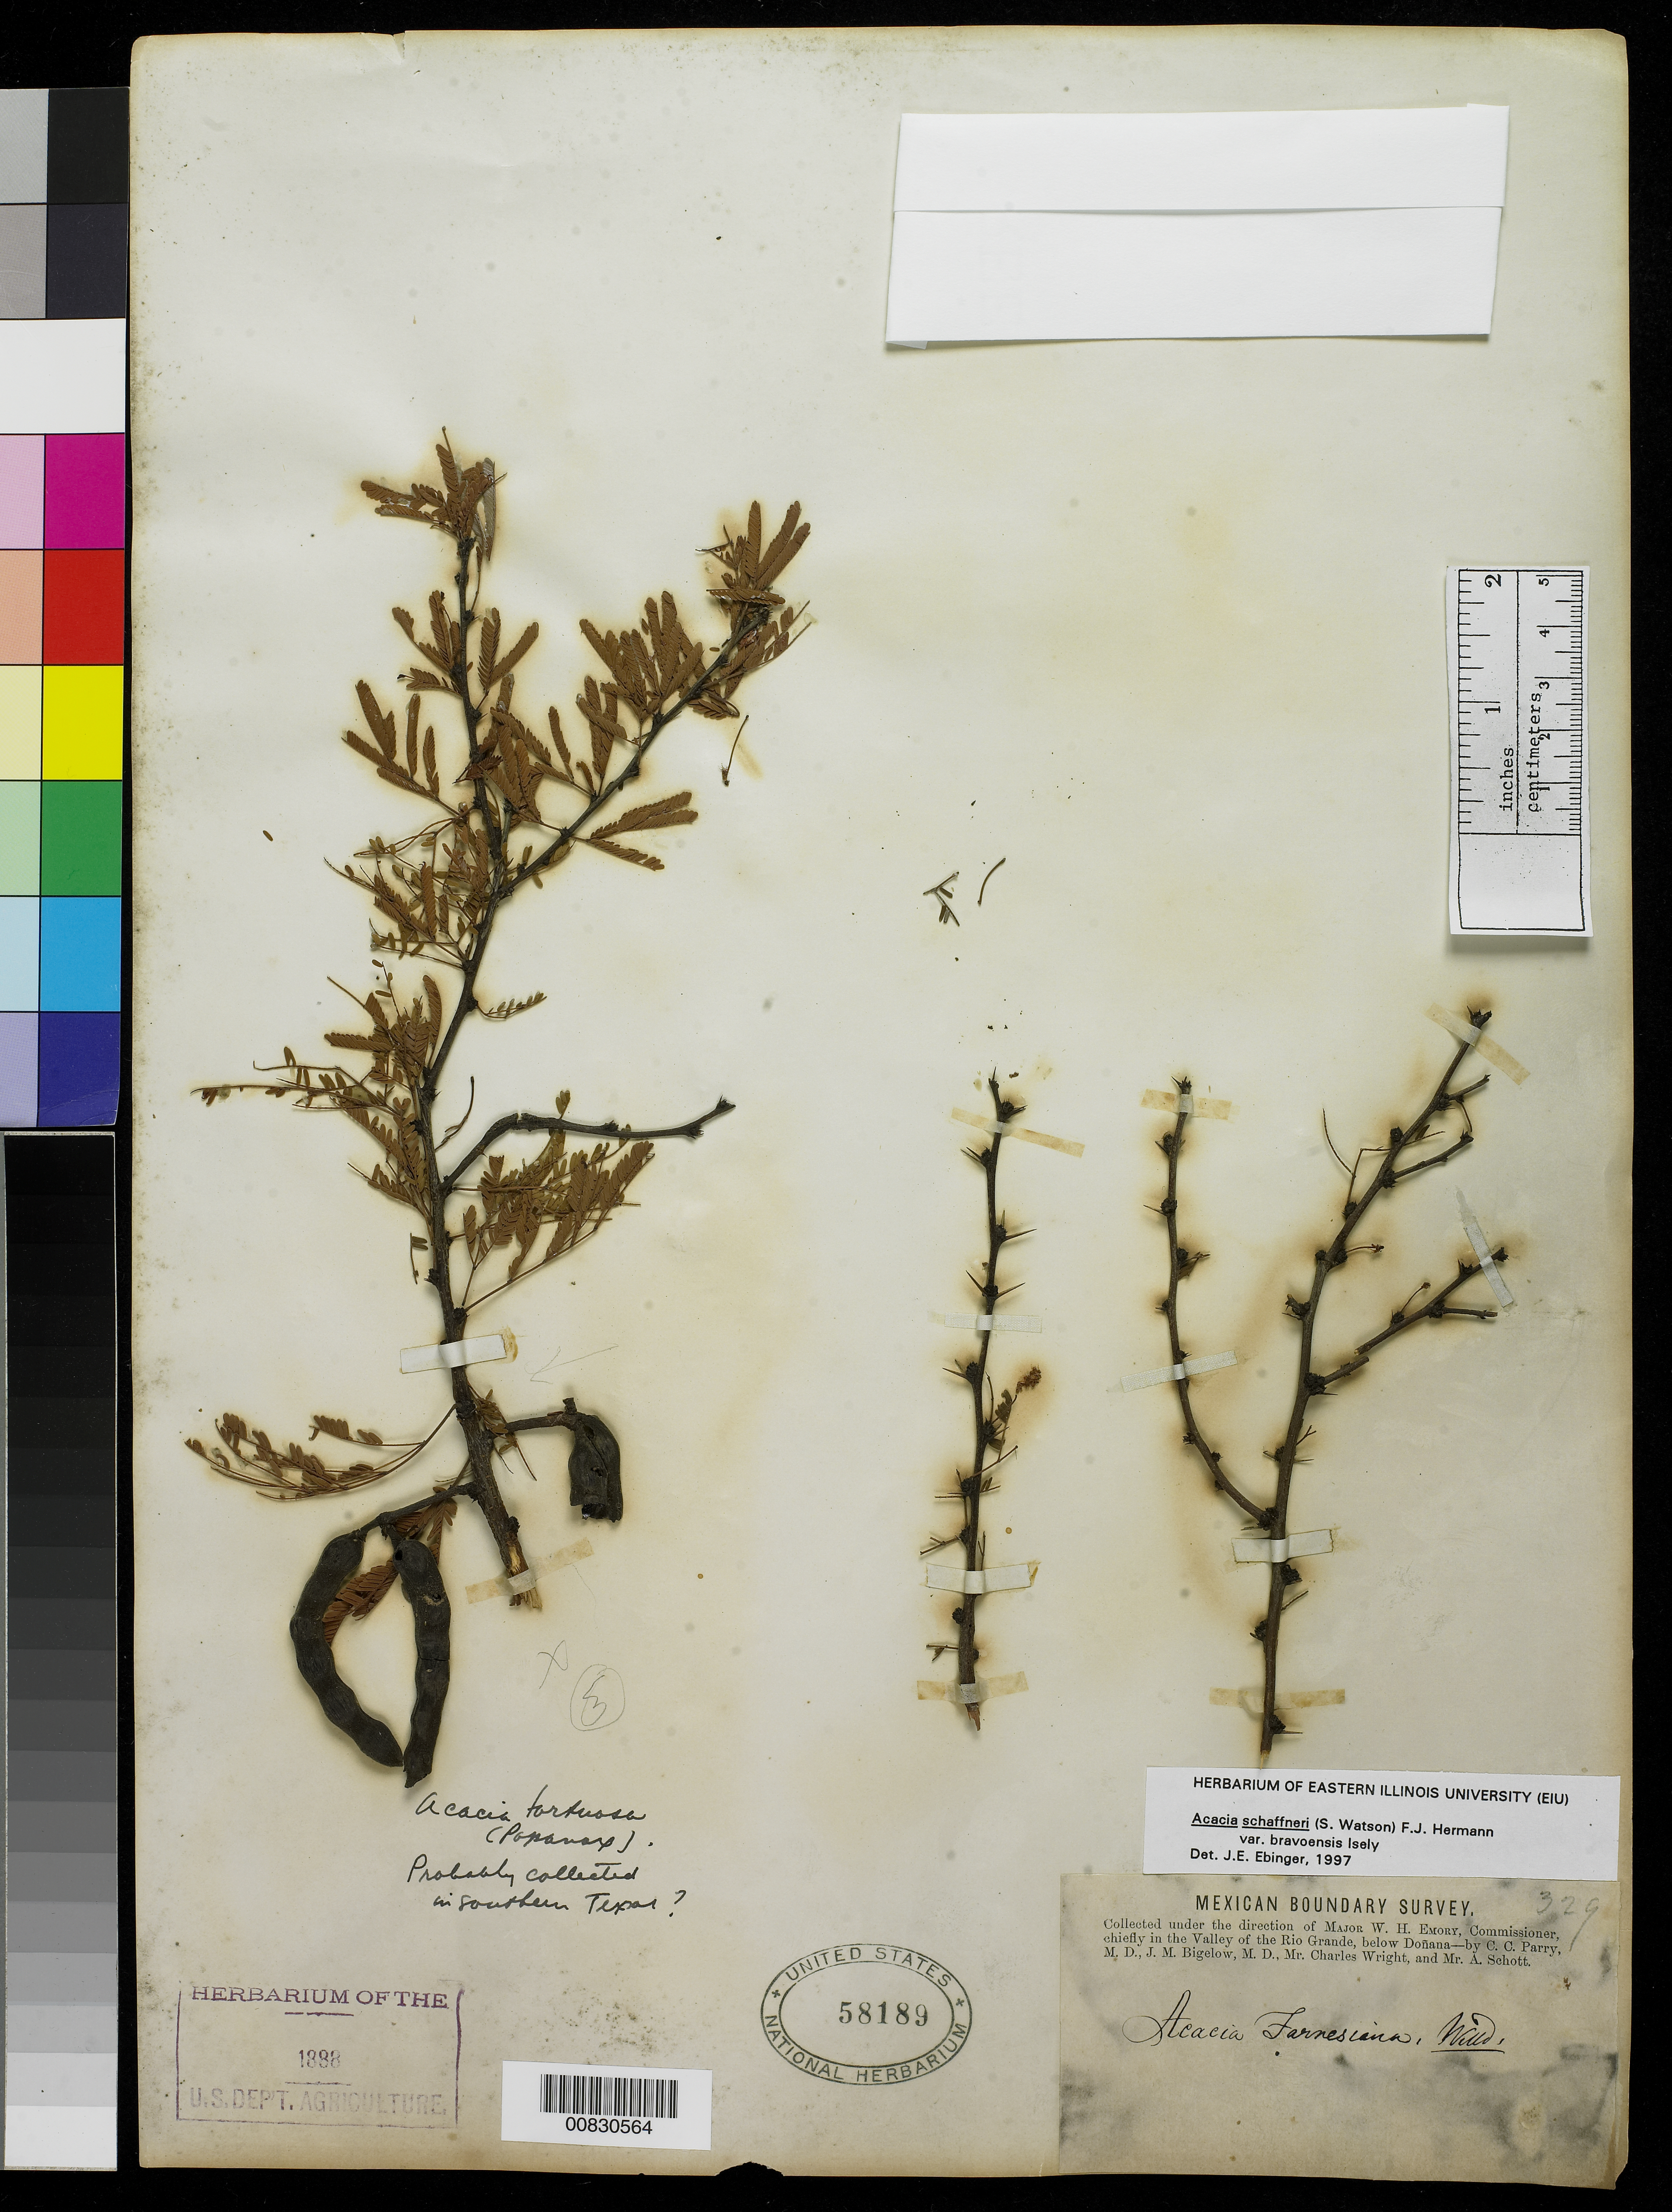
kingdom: Plantae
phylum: Tracheophyta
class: Magnoliopsida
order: Fabales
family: Fabaceae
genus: Vachellia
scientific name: Vachellia bravoensis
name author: (Isely) Seigler & Ebinger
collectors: C. C. Parry, J. M. Bigelow, C. Wright & A. C. V. Schott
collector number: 329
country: United States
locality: USA.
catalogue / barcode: US 58189